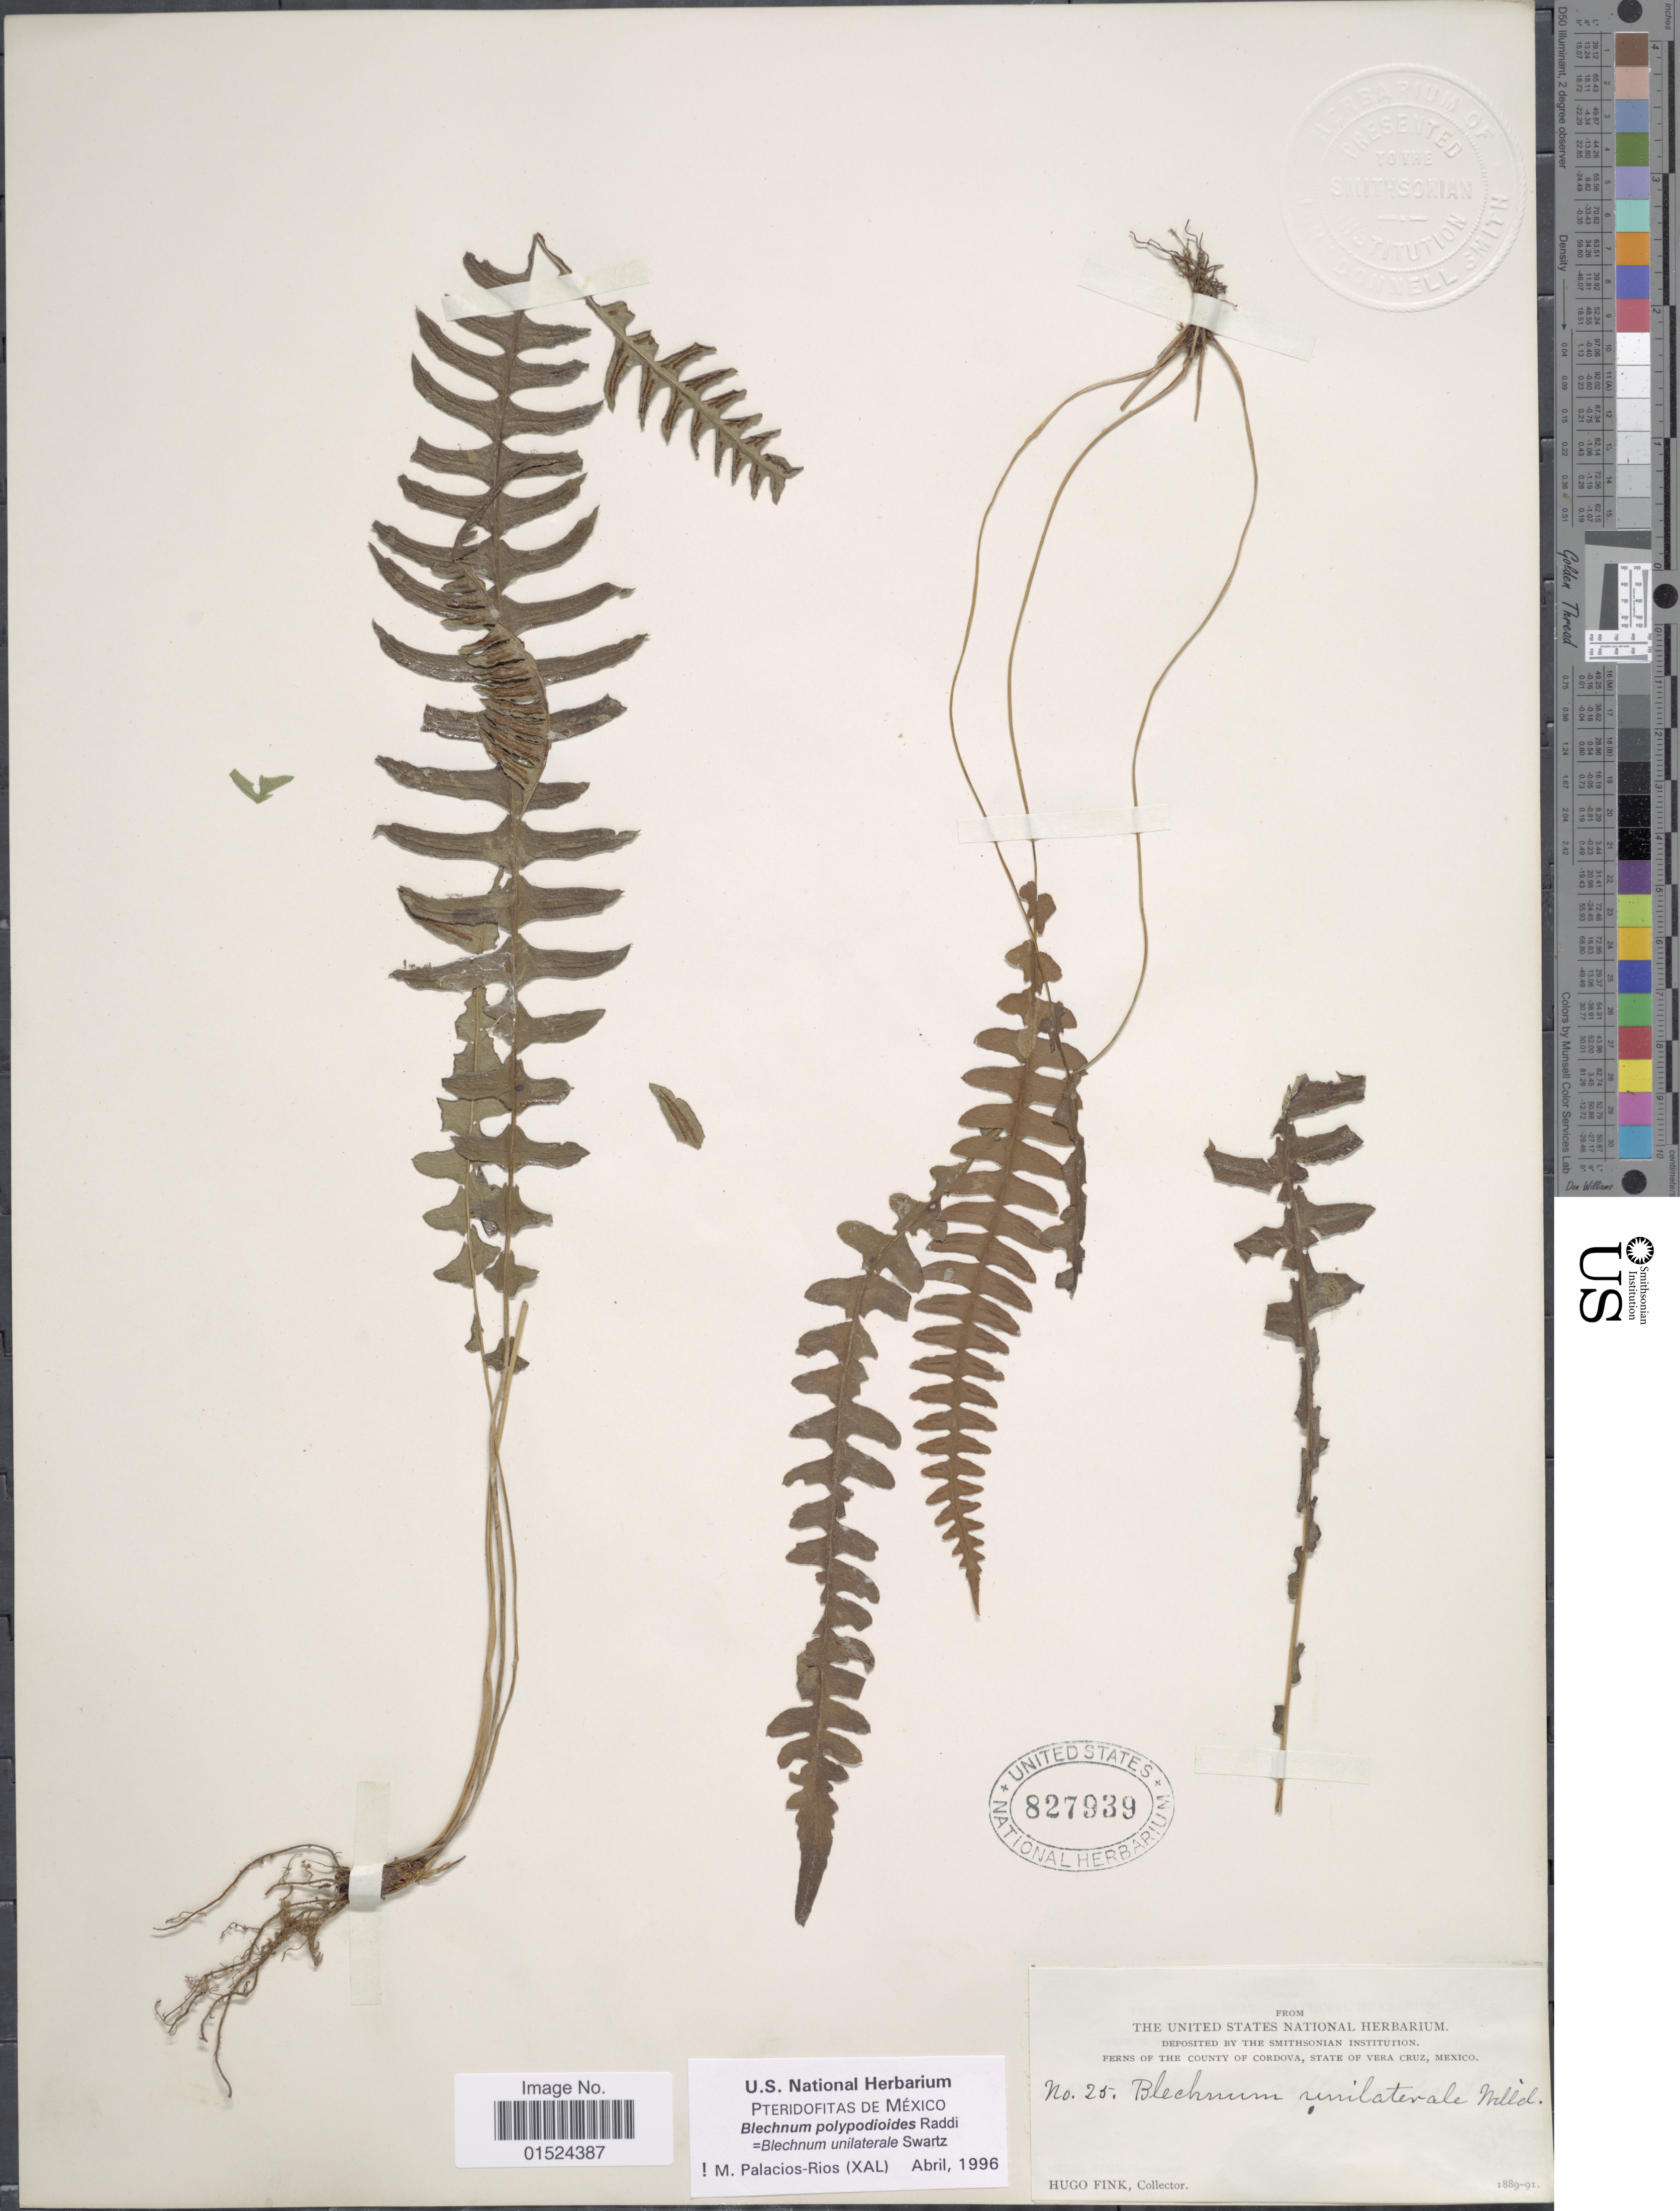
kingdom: Plantae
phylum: Tracheophyta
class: Polypodiopsida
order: Polypodiales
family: Blechnaceae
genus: Blechnum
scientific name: Blechnum polypodioides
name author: Raddi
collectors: H. Fink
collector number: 25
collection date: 1889/1891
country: Mexico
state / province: Veracruz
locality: County of Cordova, State of Vera Cruz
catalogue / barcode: US 827939